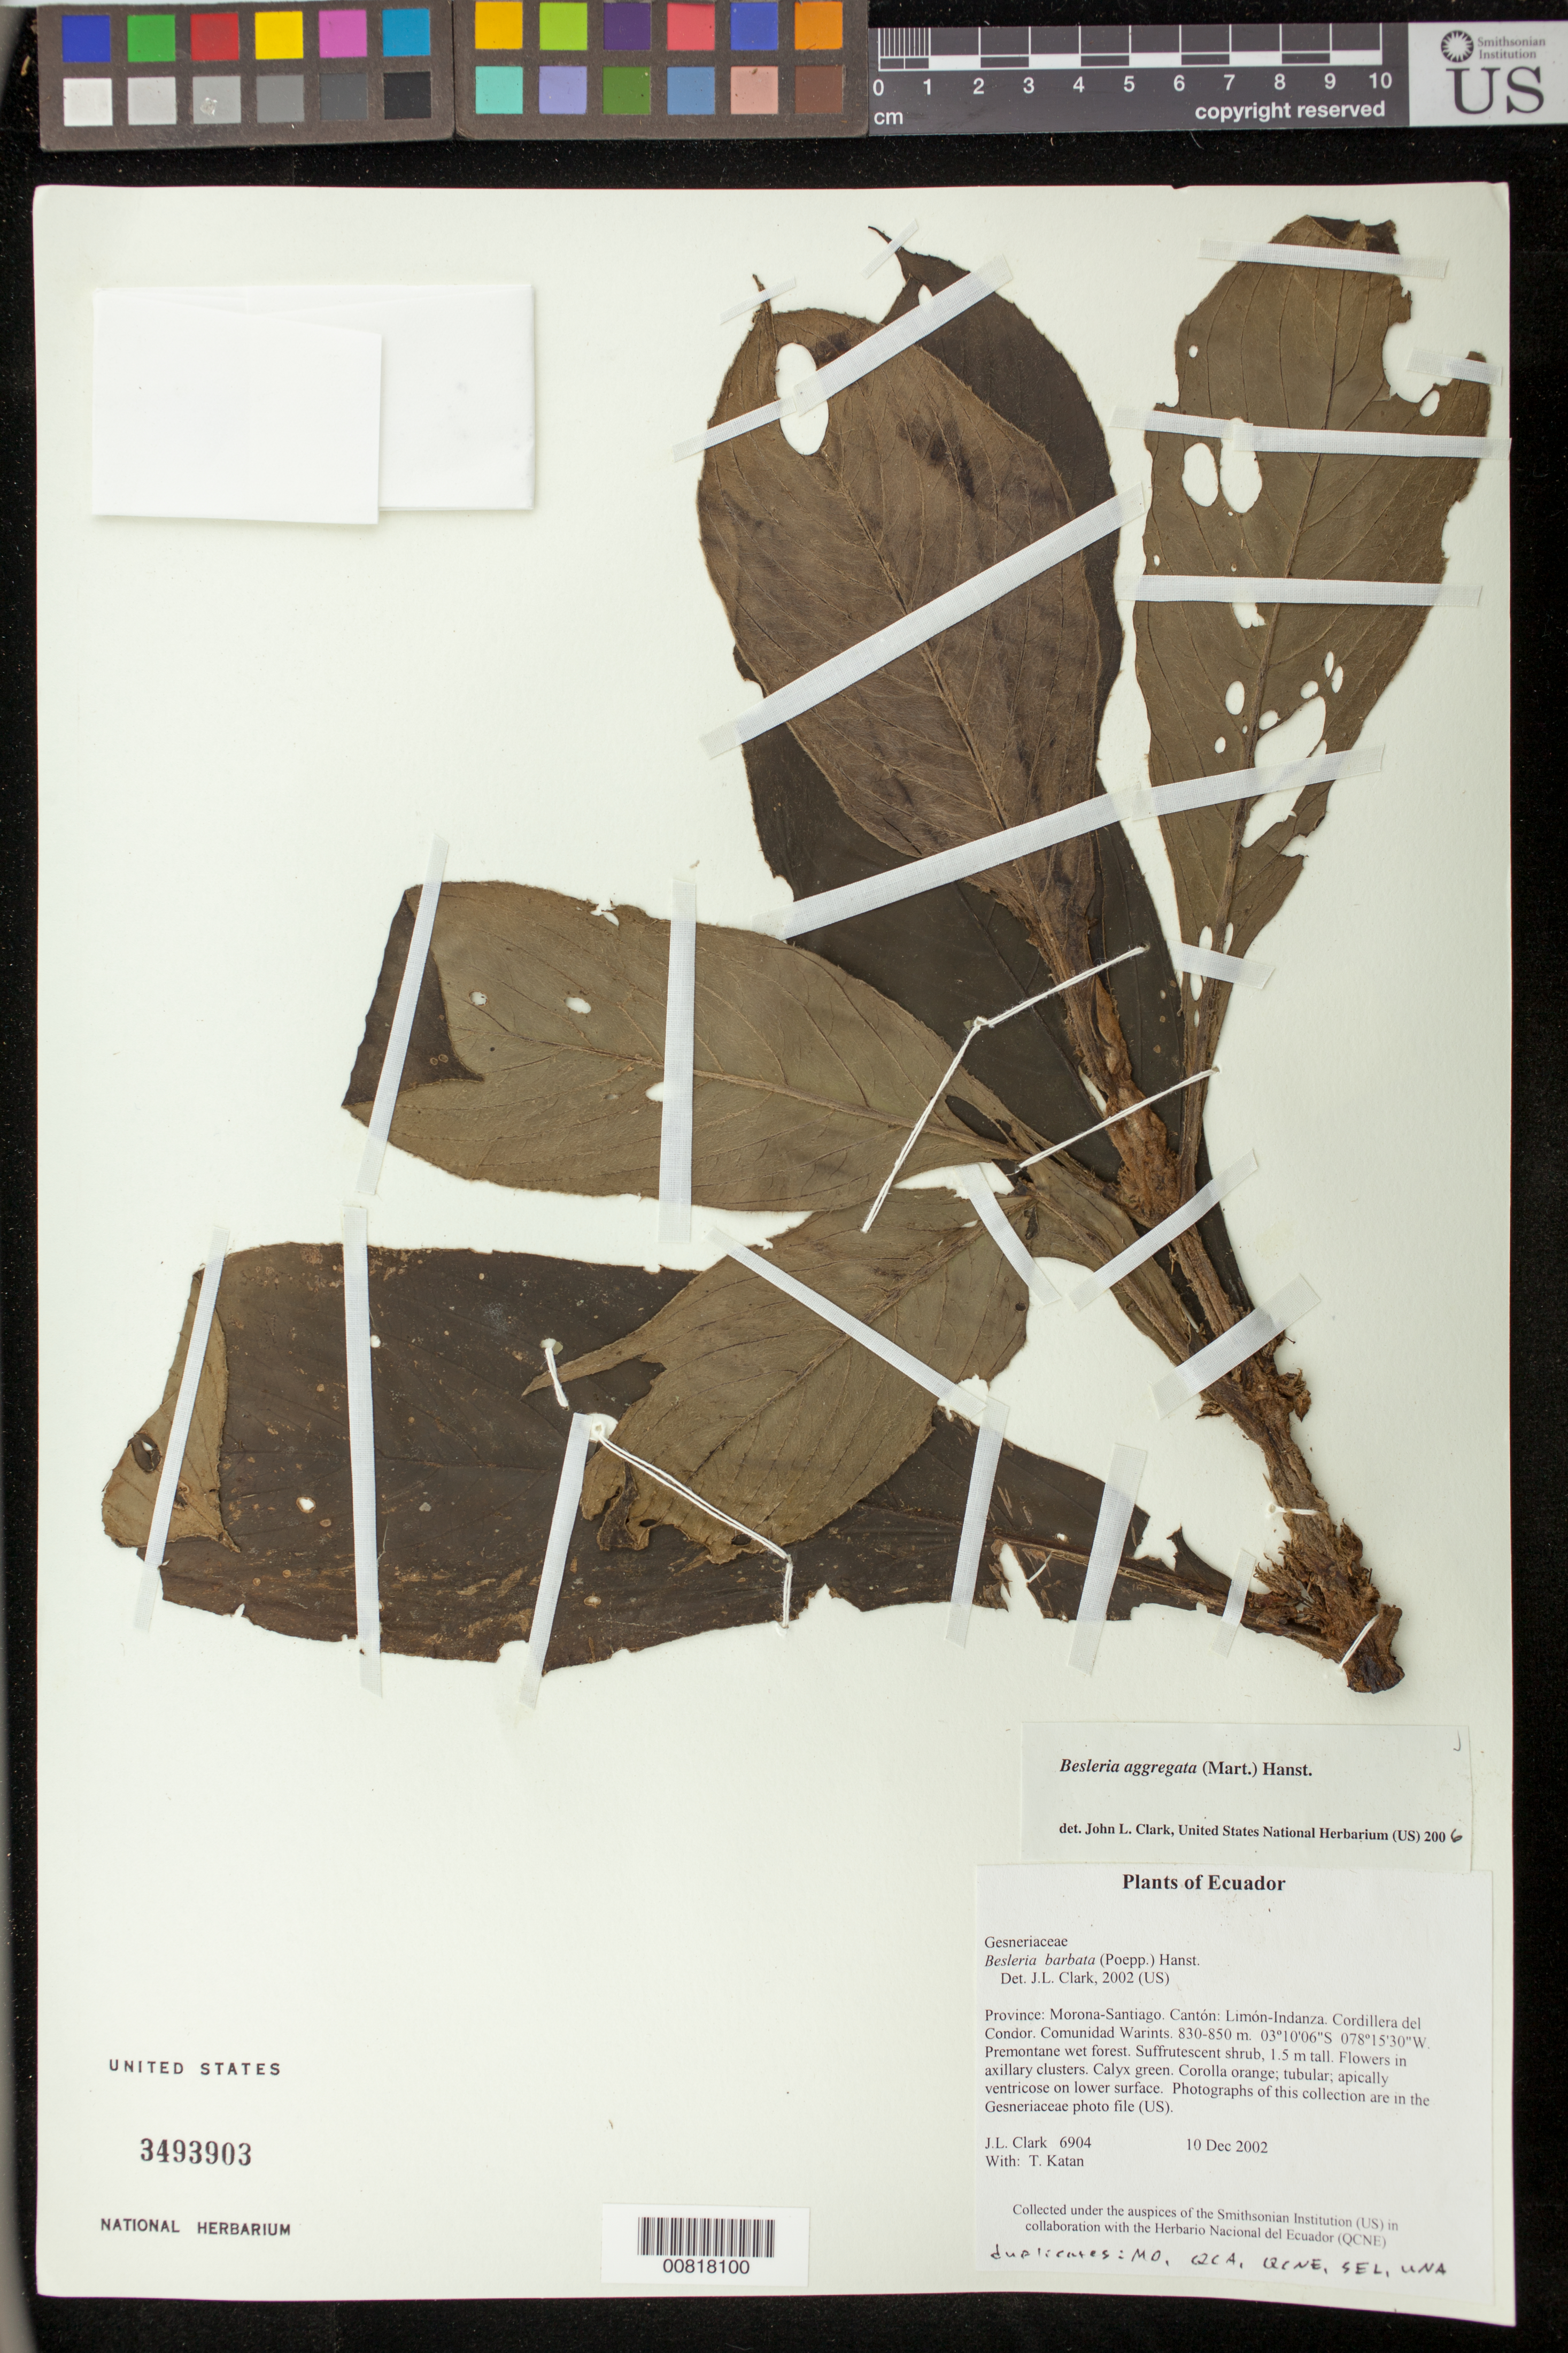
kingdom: Plantae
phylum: Tracheophyta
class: Magnoliopsida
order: Lamiales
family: Gesneriaceae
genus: Besleria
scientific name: Besleria aggregata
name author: (Mart.) Hanst.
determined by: Clark, J. L., (SEL), The Marie Selby Botanical Garden (UNITED STATES)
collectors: J. L. Clark & T. Katan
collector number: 6904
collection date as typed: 10 Dec 2002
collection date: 2002-12-10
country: Ecuador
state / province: Morona-Santiago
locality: Limón-Indanza. Cordillera del Condor. Comunidad Warints.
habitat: Premontane wet forest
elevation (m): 830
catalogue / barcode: US 3493903